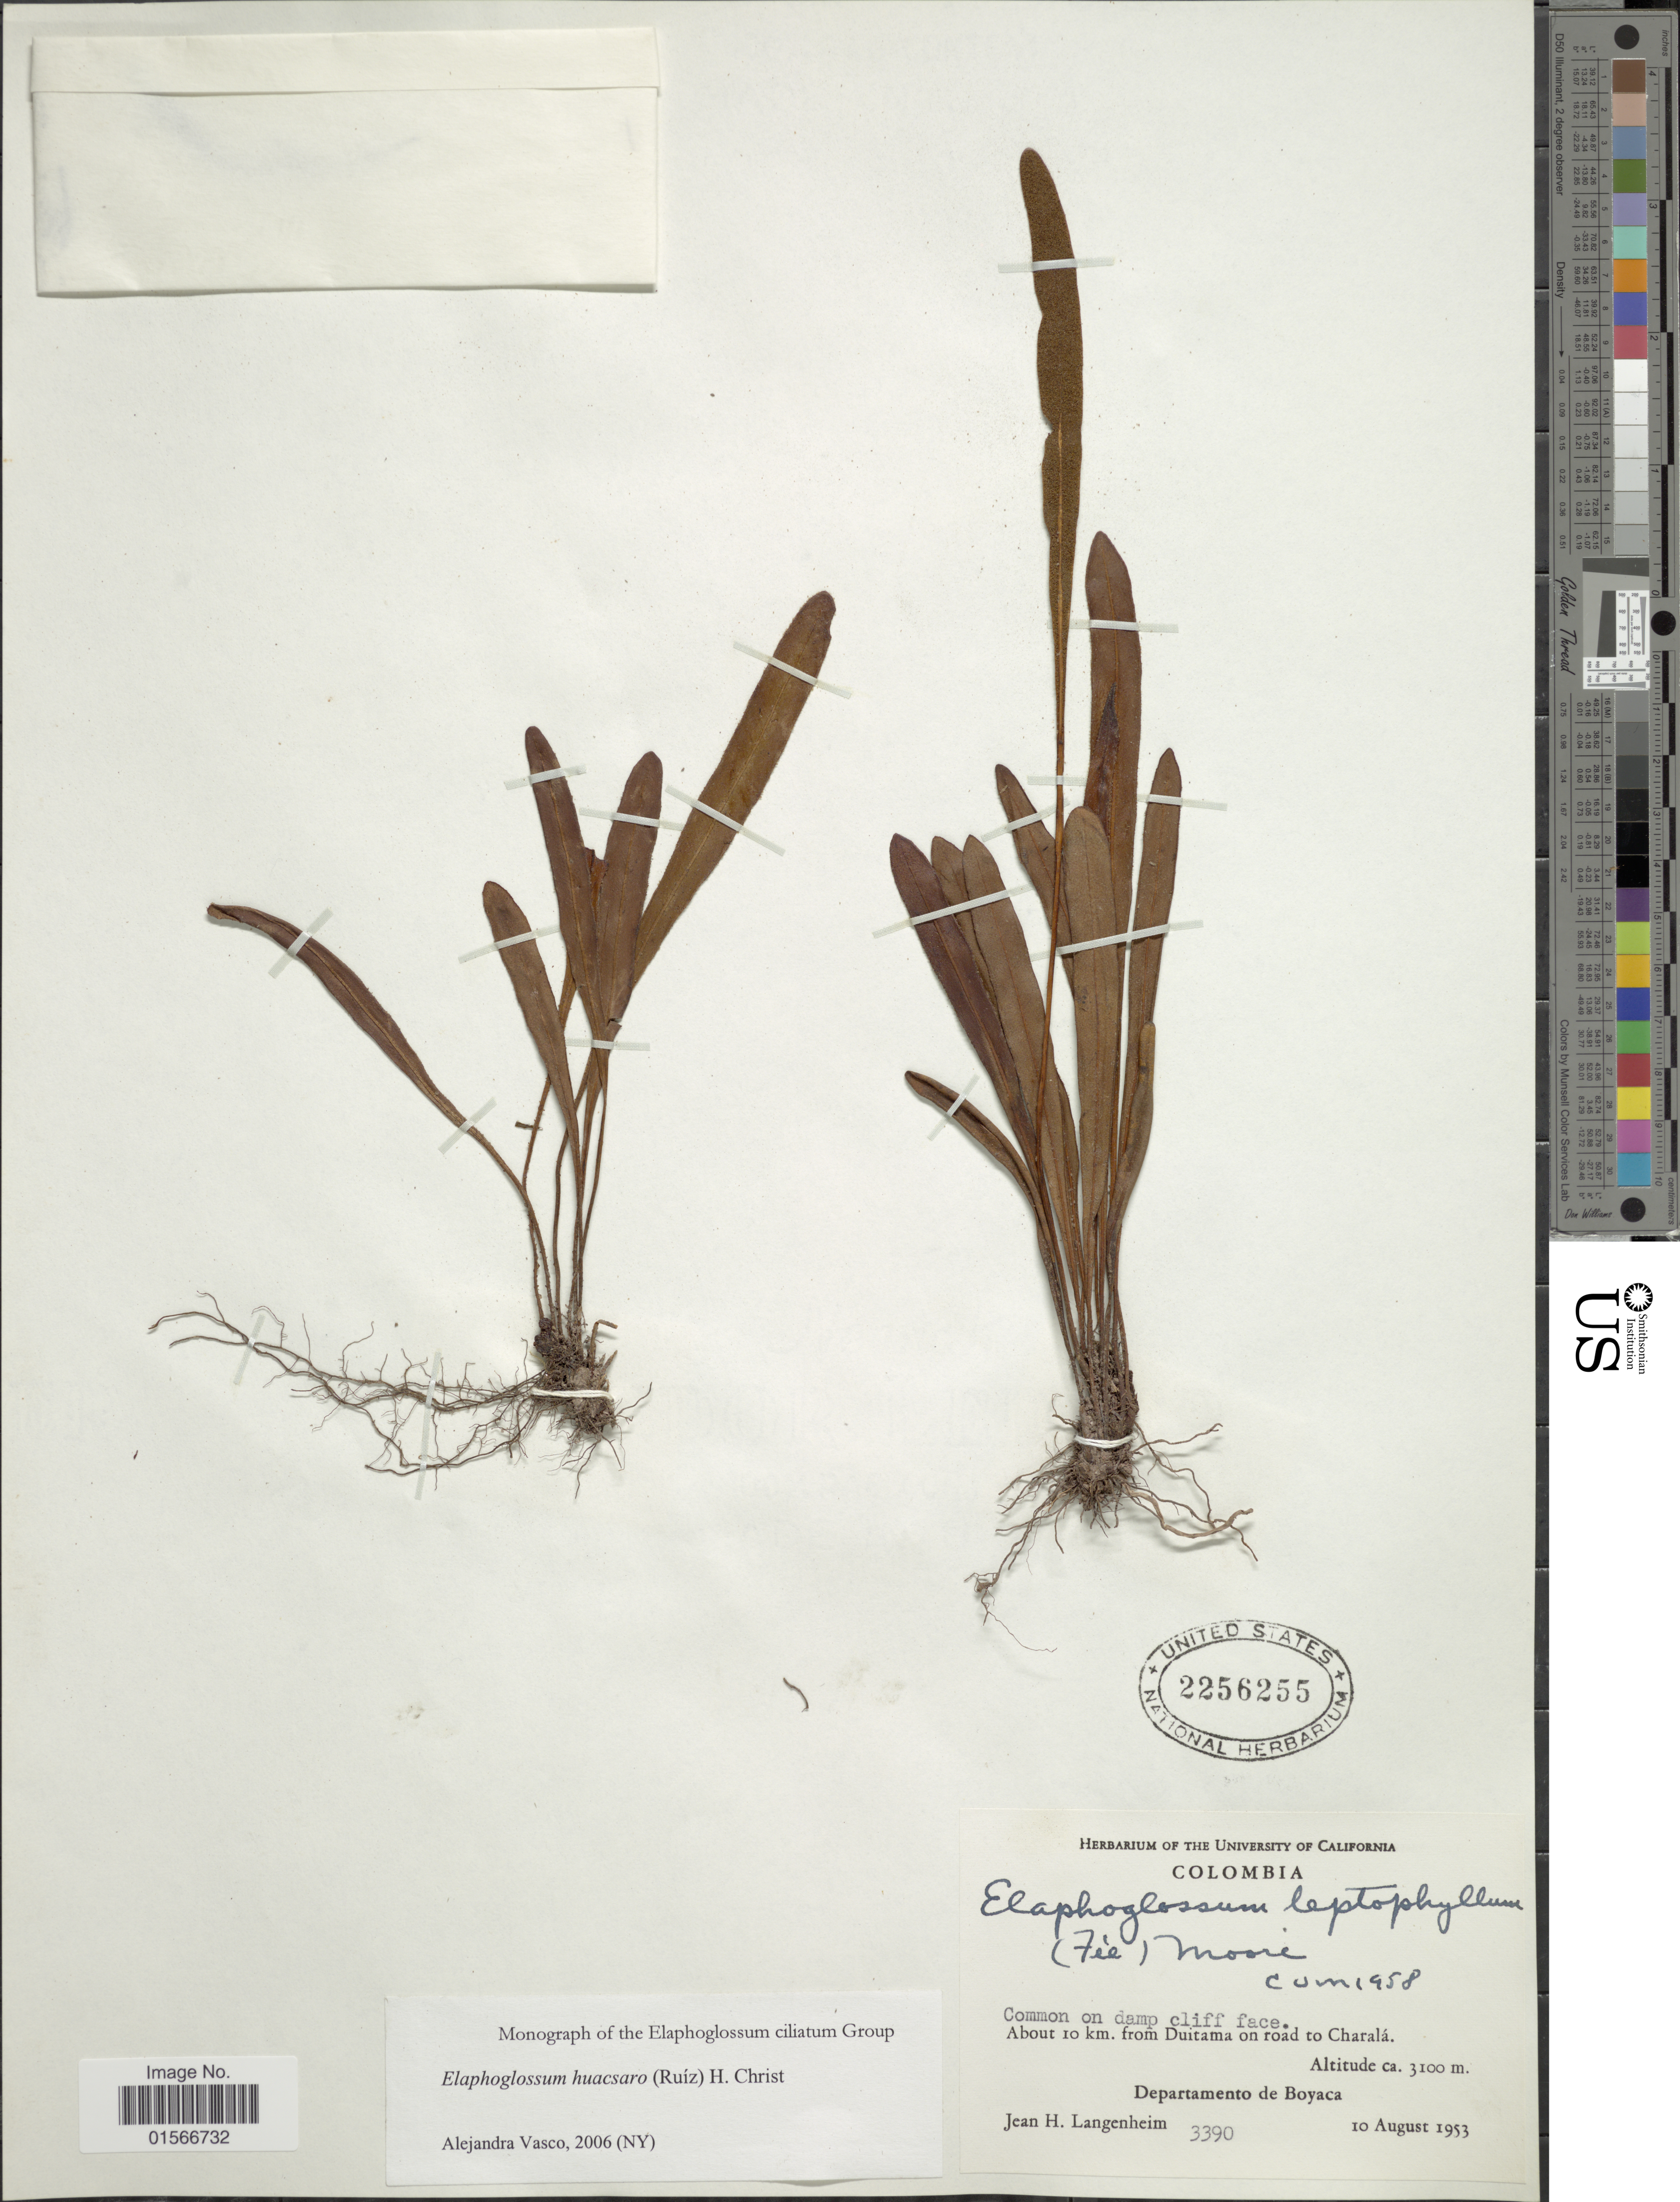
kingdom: Plantae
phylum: Tracheophyta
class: Polypodiopsida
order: Polypodiales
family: Dryopteridaceae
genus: Elaphoglossum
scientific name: Elaphoglossum huacsaro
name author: (Ruiz) Christ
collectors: J. H. Langenheim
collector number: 3390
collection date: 1953-08-10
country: Colombia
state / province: Boyacá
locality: About 10 km. from Duitama on road to Charalá, Departamento de Boyaca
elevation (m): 3100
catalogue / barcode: US 2256255